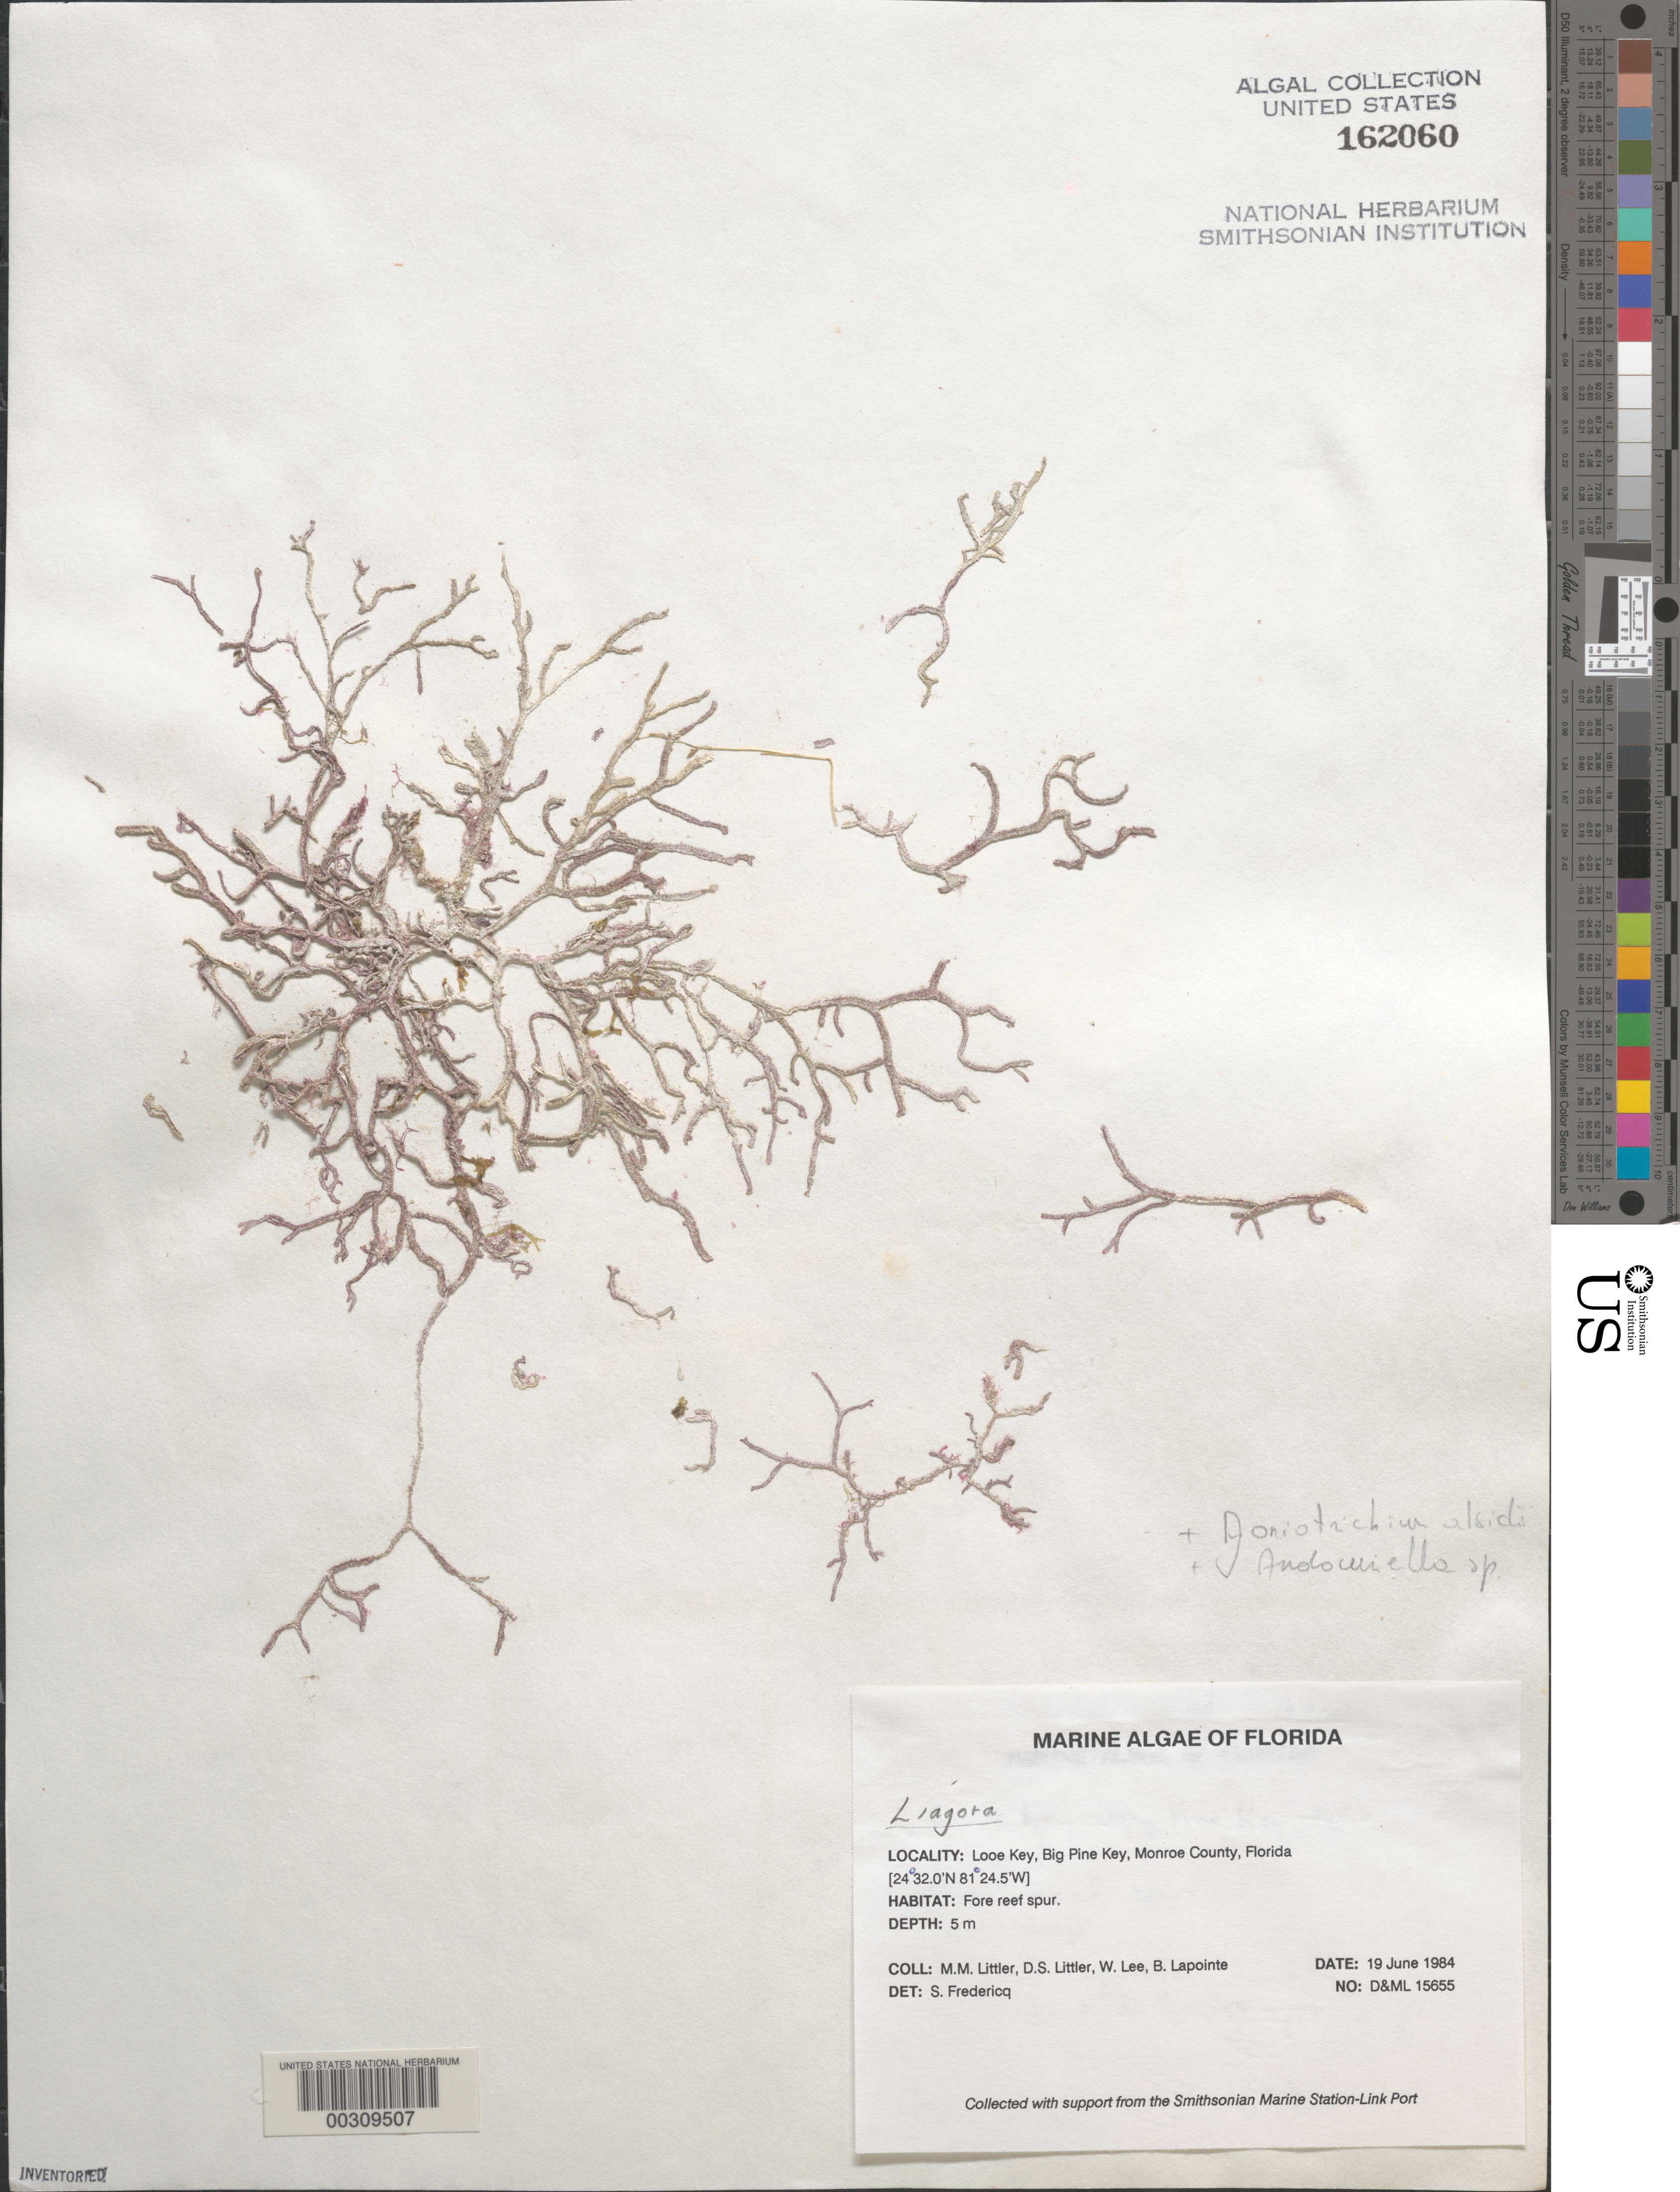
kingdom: Plantae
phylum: Rhodophyta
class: Florideophyceae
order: Nemaliales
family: Liagoraceae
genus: Liagora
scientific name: Liagora sp.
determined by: Fredericq, S.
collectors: M. M. Littler, D. S. Littler, W. Lee & B. Lapointe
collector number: D&ML 15655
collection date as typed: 19 Jun 1984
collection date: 1984-06-19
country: United States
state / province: Florida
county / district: Monroe County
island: Looe Key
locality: Near Big Pine Key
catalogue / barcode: US 162060